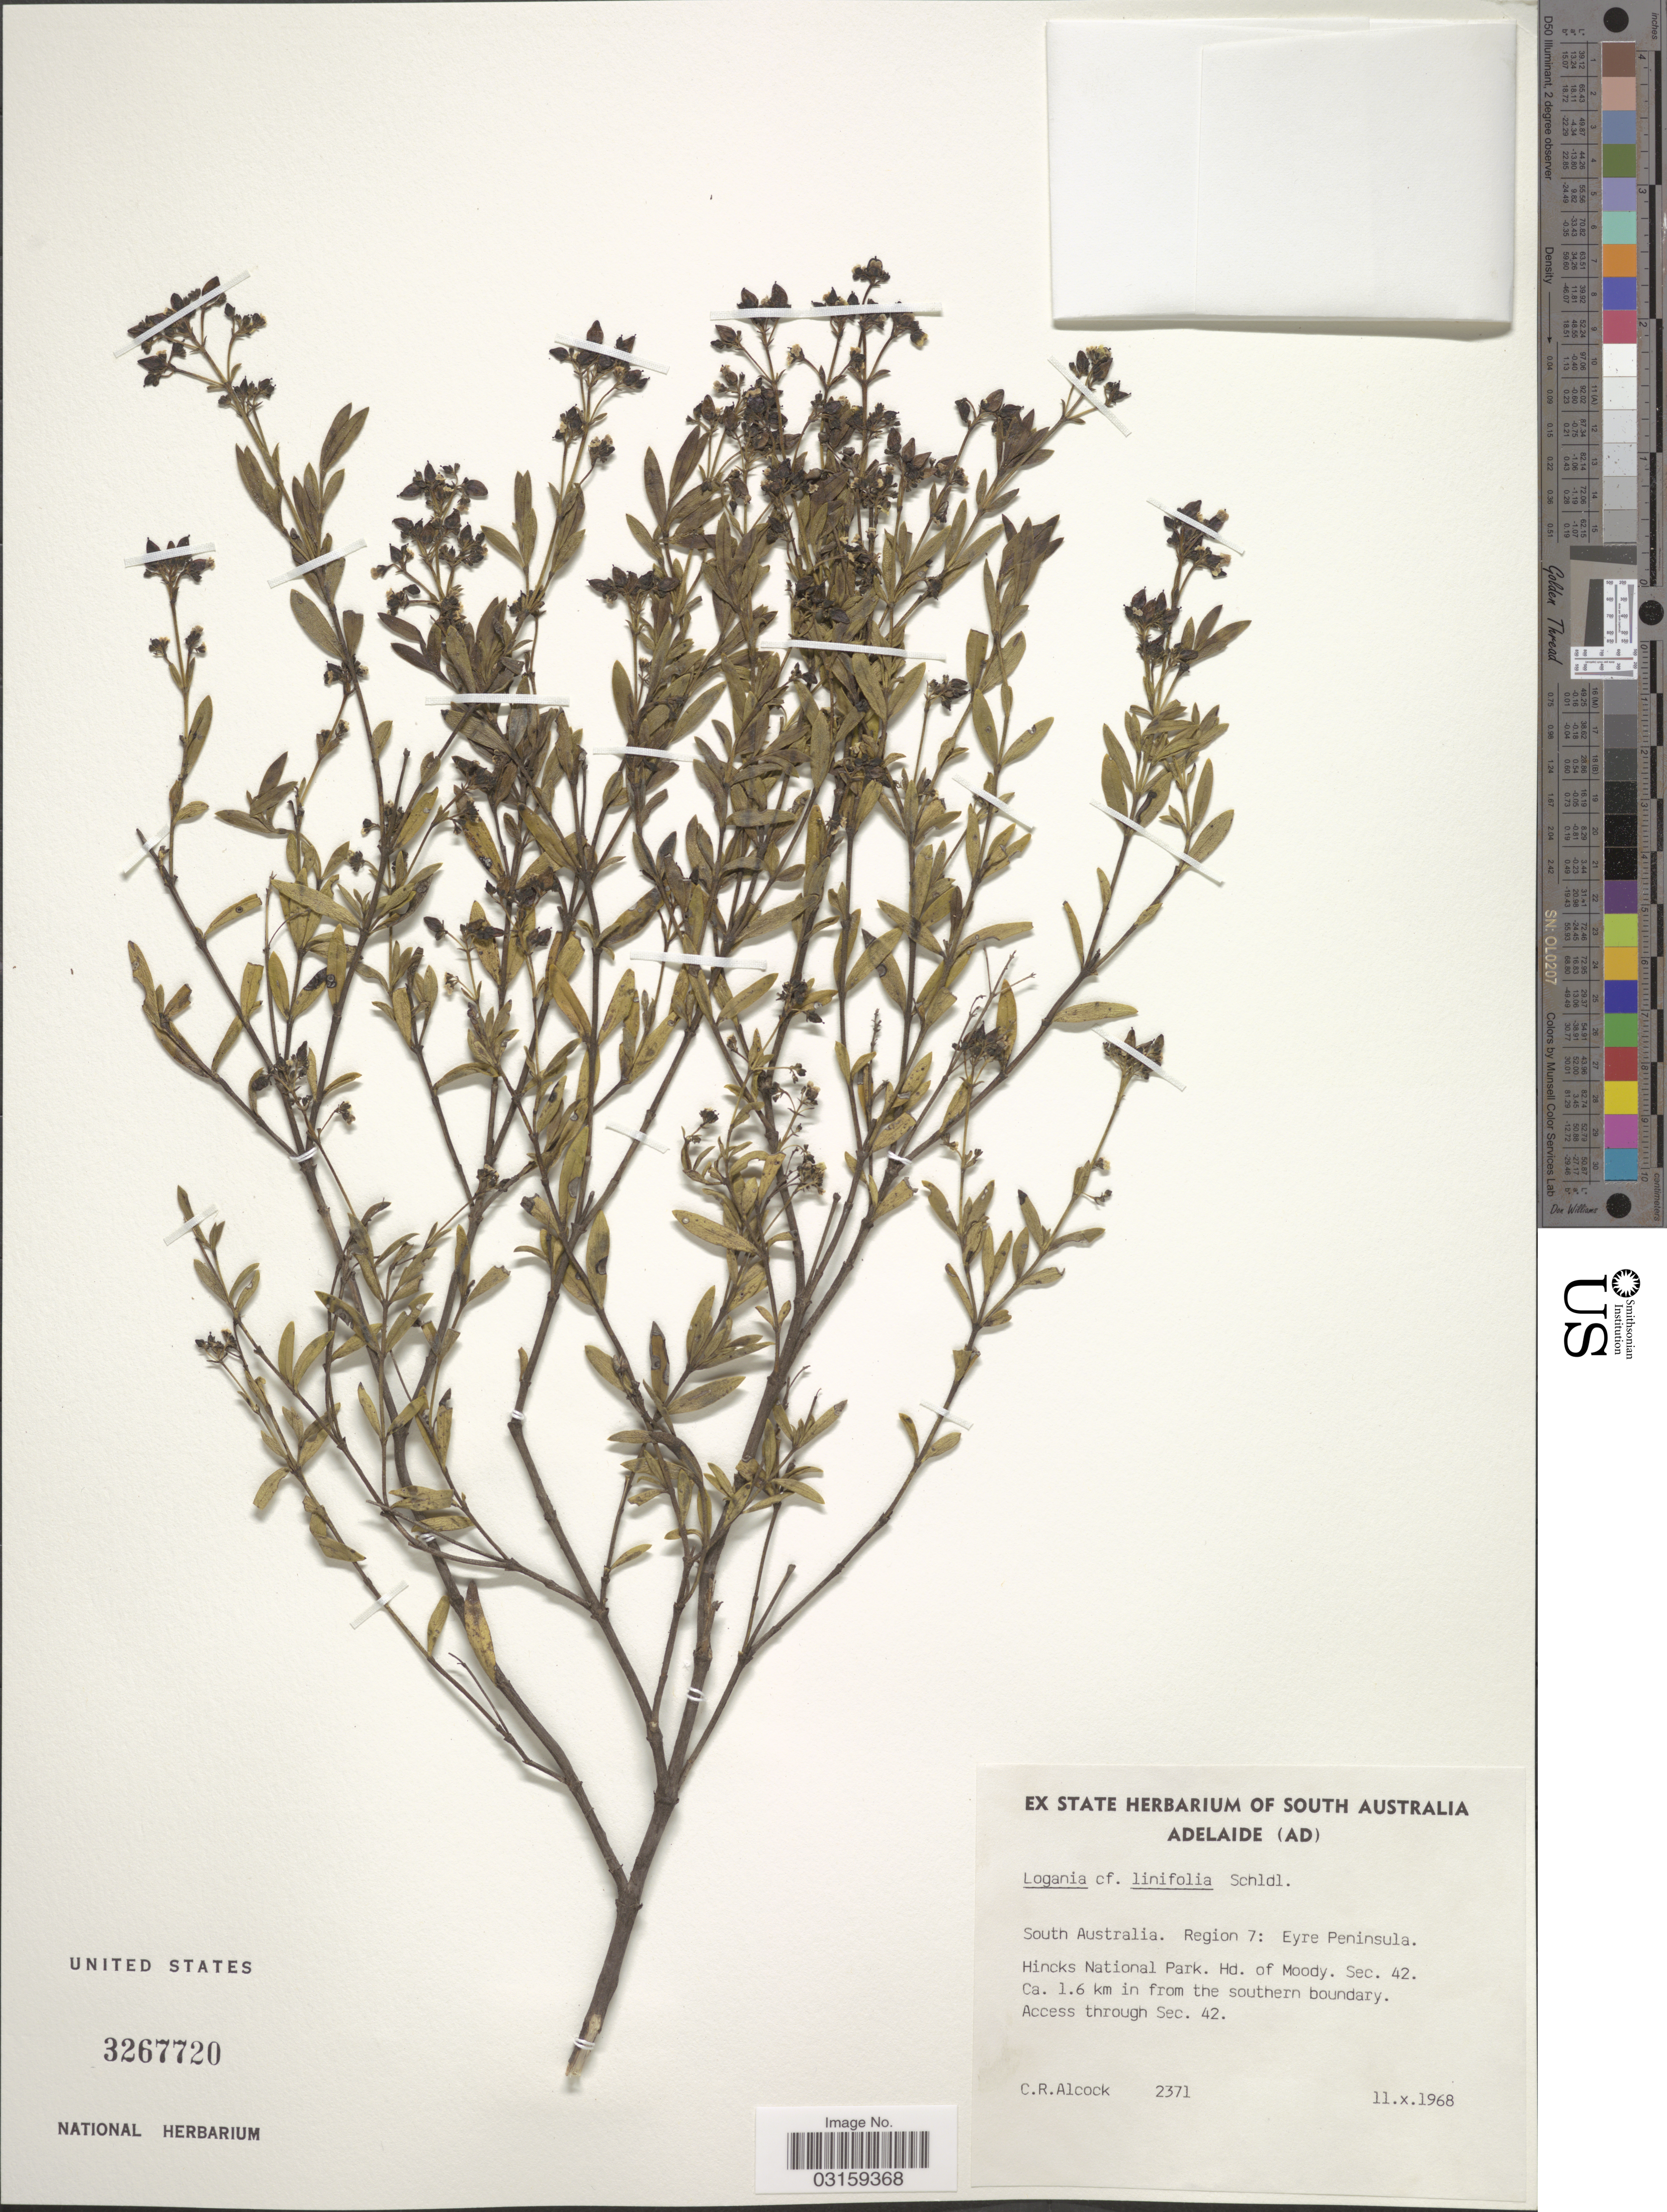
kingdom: Plantae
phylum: Tracheophyta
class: Magnoliopsida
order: Gentianales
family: Loganiaceae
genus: Logania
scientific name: Logania linifolia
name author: Schltdl.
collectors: C. Alcock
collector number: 2371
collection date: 1968-10-11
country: Australia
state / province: South Australia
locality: Region 7: Eyre Peninsula. Hincks National Park. Hd. of Moody. Sec. 42. Ca. 1.6 km in from the southern boundary. Access through Sec. 42.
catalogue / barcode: US 3267720